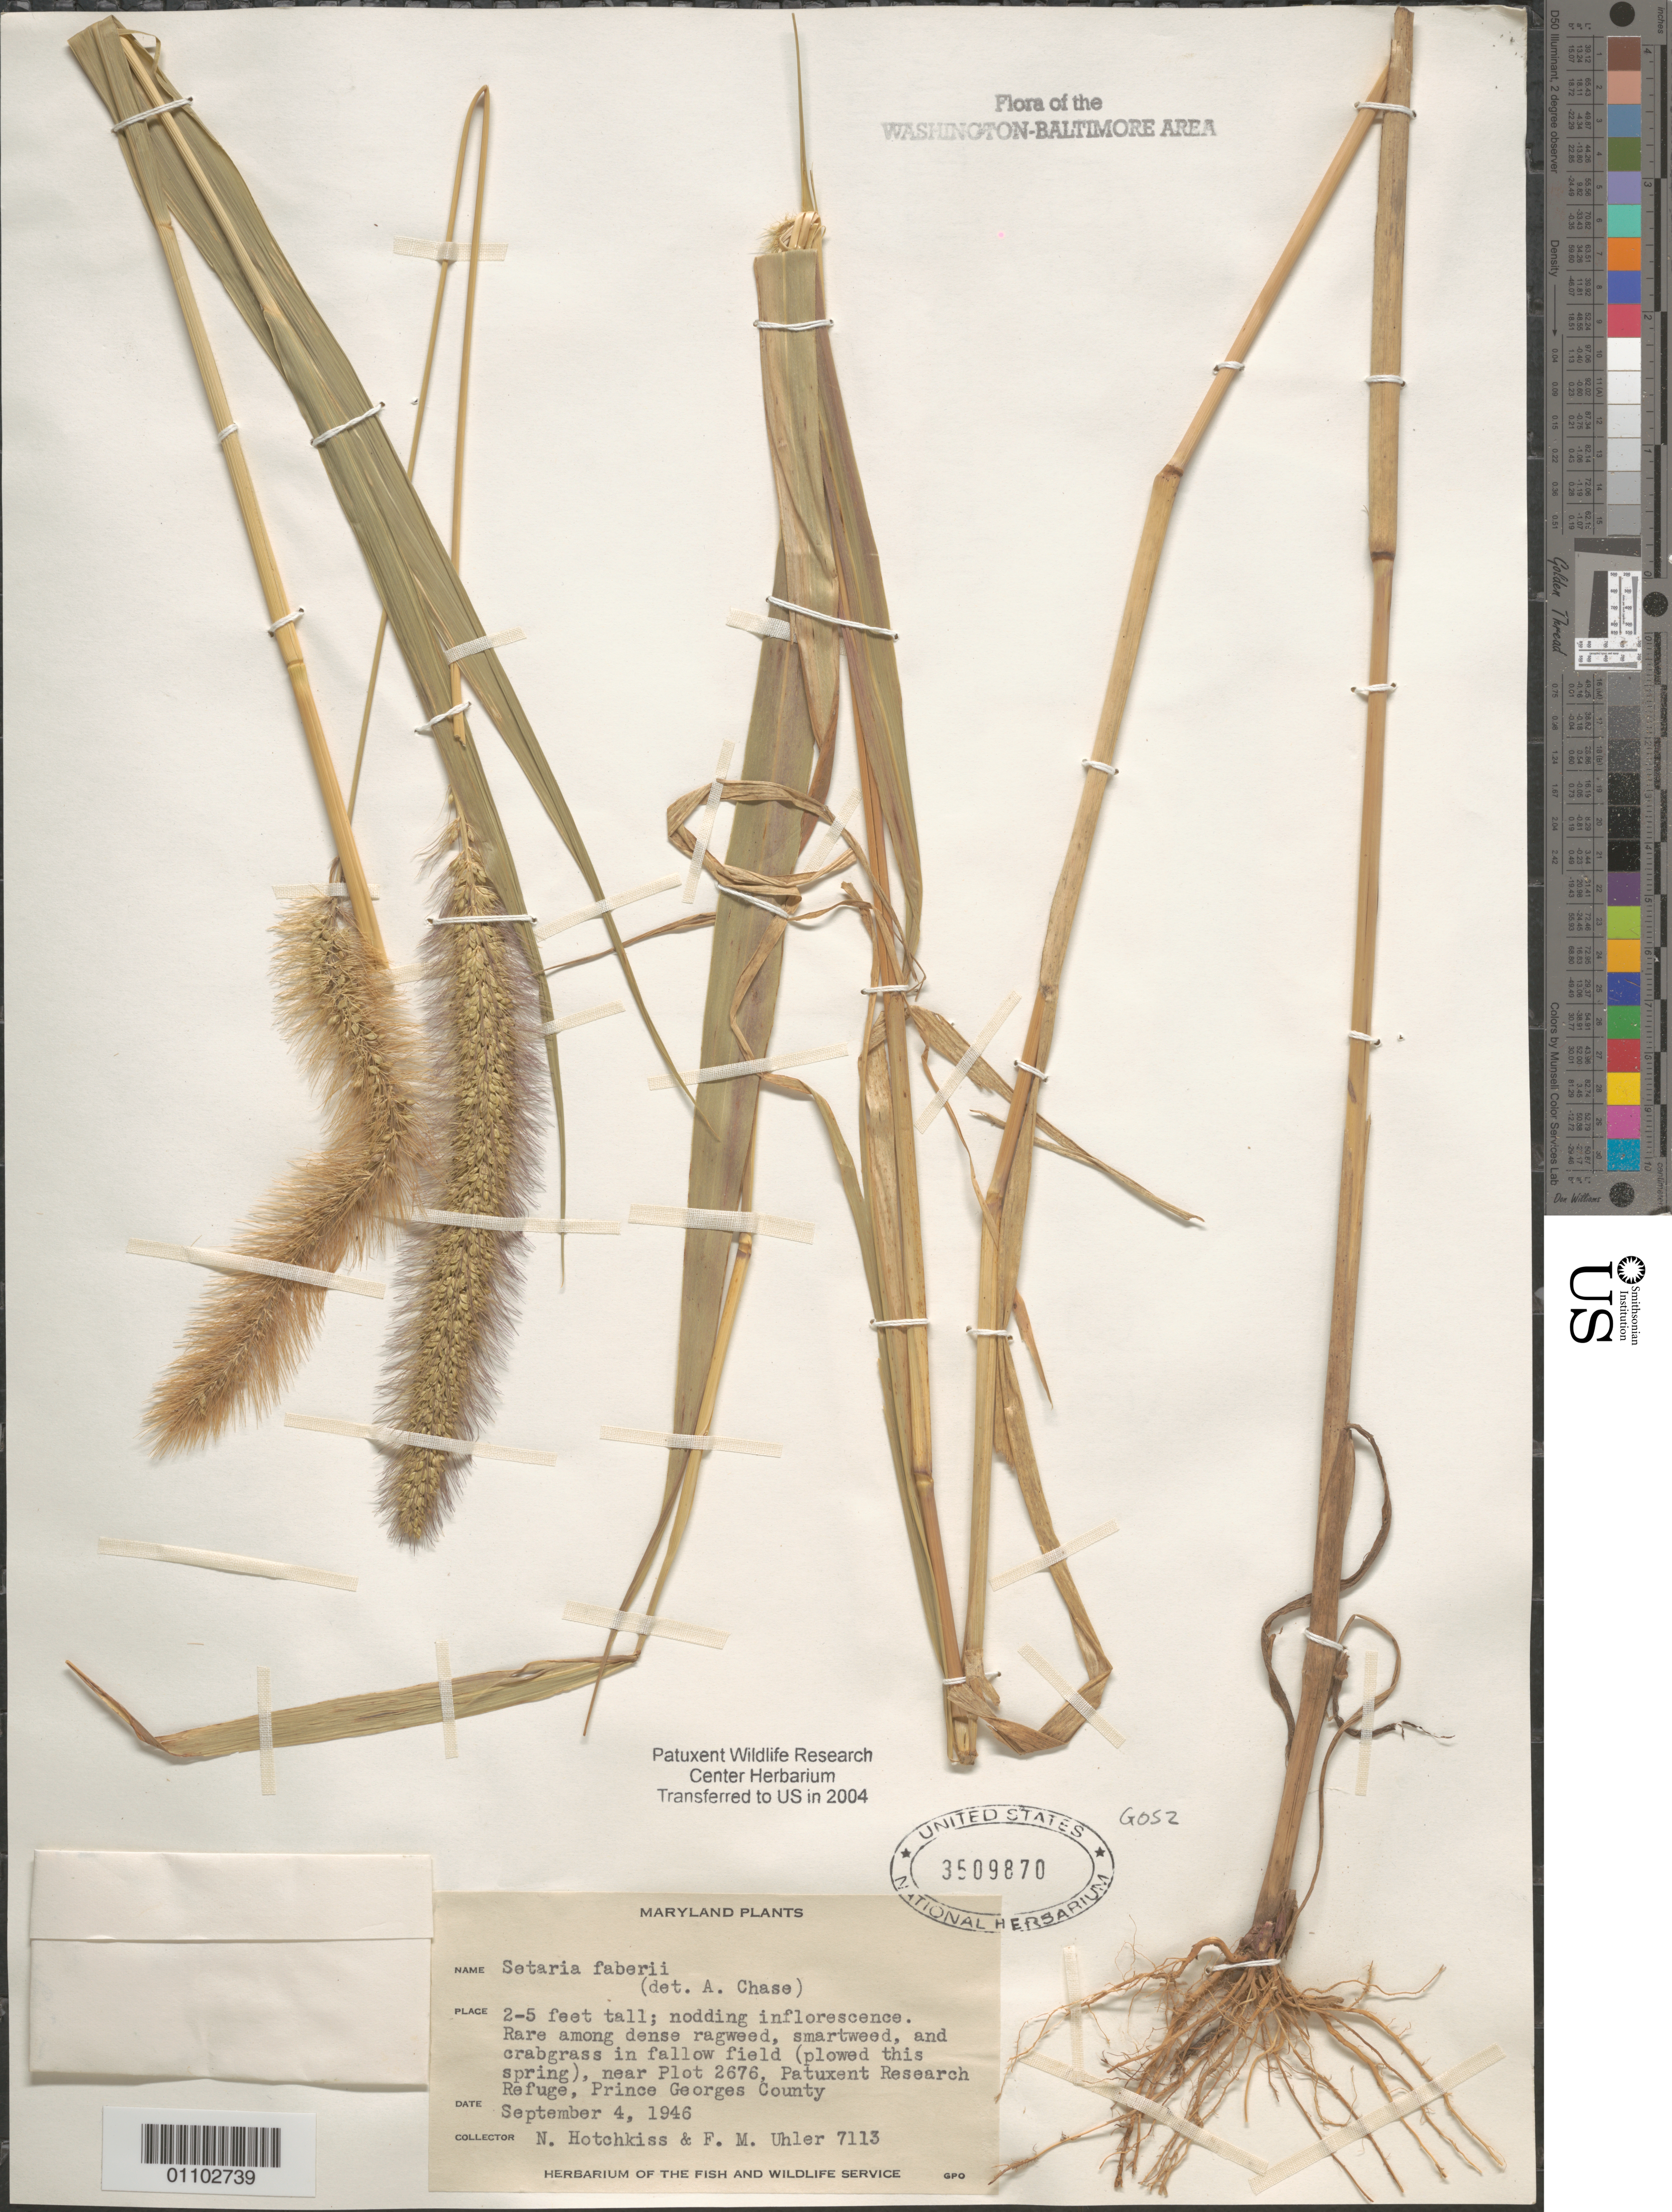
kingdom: Plantae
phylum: Tracheophyta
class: Liliopsida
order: Poales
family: Poaceae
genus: Setaria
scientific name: Setaria faberi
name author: R.A.W. Herrm.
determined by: Chase, [M.] Agnes, (US)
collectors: N. Hotchkiss & F. Uhler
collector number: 7113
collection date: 1946-09-04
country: United States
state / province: Maryland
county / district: Prince George's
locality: Near Plot 2676, Patuxent Research Refuge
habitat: Rare among dense ragweed, smartweed, and crabgrass in fallow field (plowed this spring)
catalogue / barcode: US 3509870